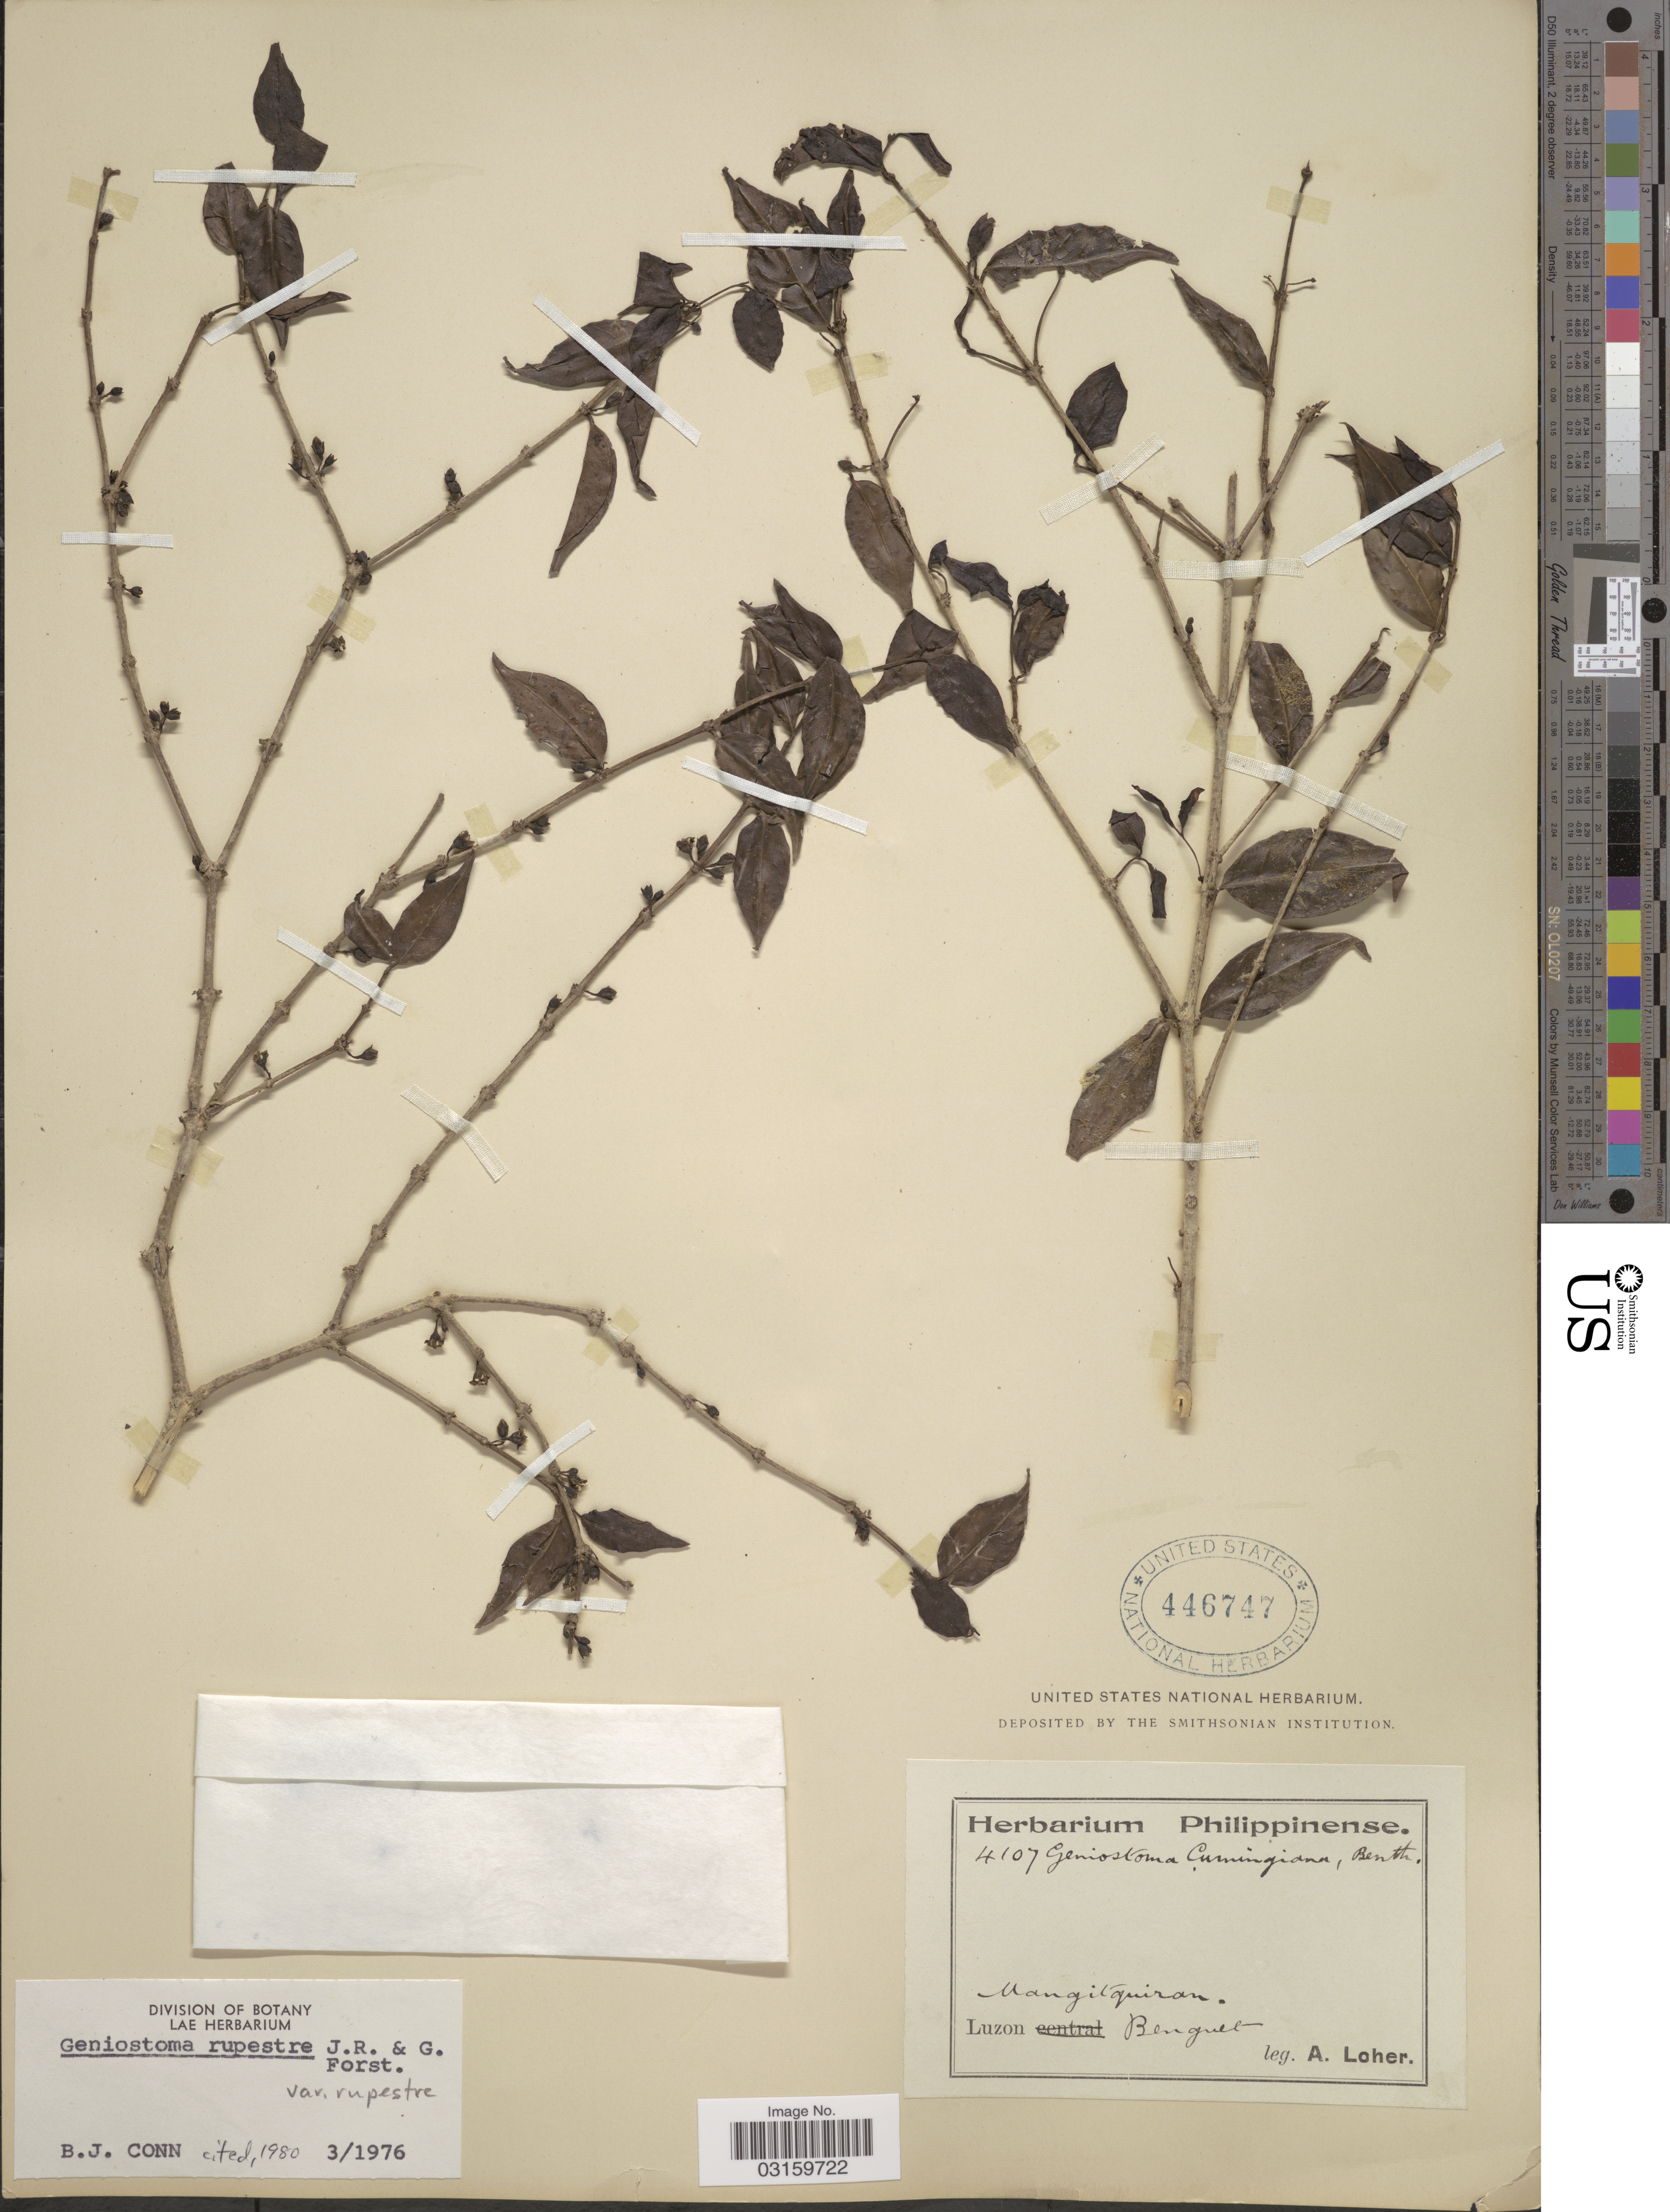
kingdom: Plantae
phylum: Tracheophyta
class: Magnoliopsida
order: Gentianales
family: Loganiaceae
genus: Geniostoma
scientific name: Geniostoma rupestre var. rupestre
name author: J.R. Forst. & G. Forst.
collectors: A. Loher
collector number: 4107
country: Philippines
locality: Mangitquiran. Luzon, Benguet.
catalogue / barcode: US 446747